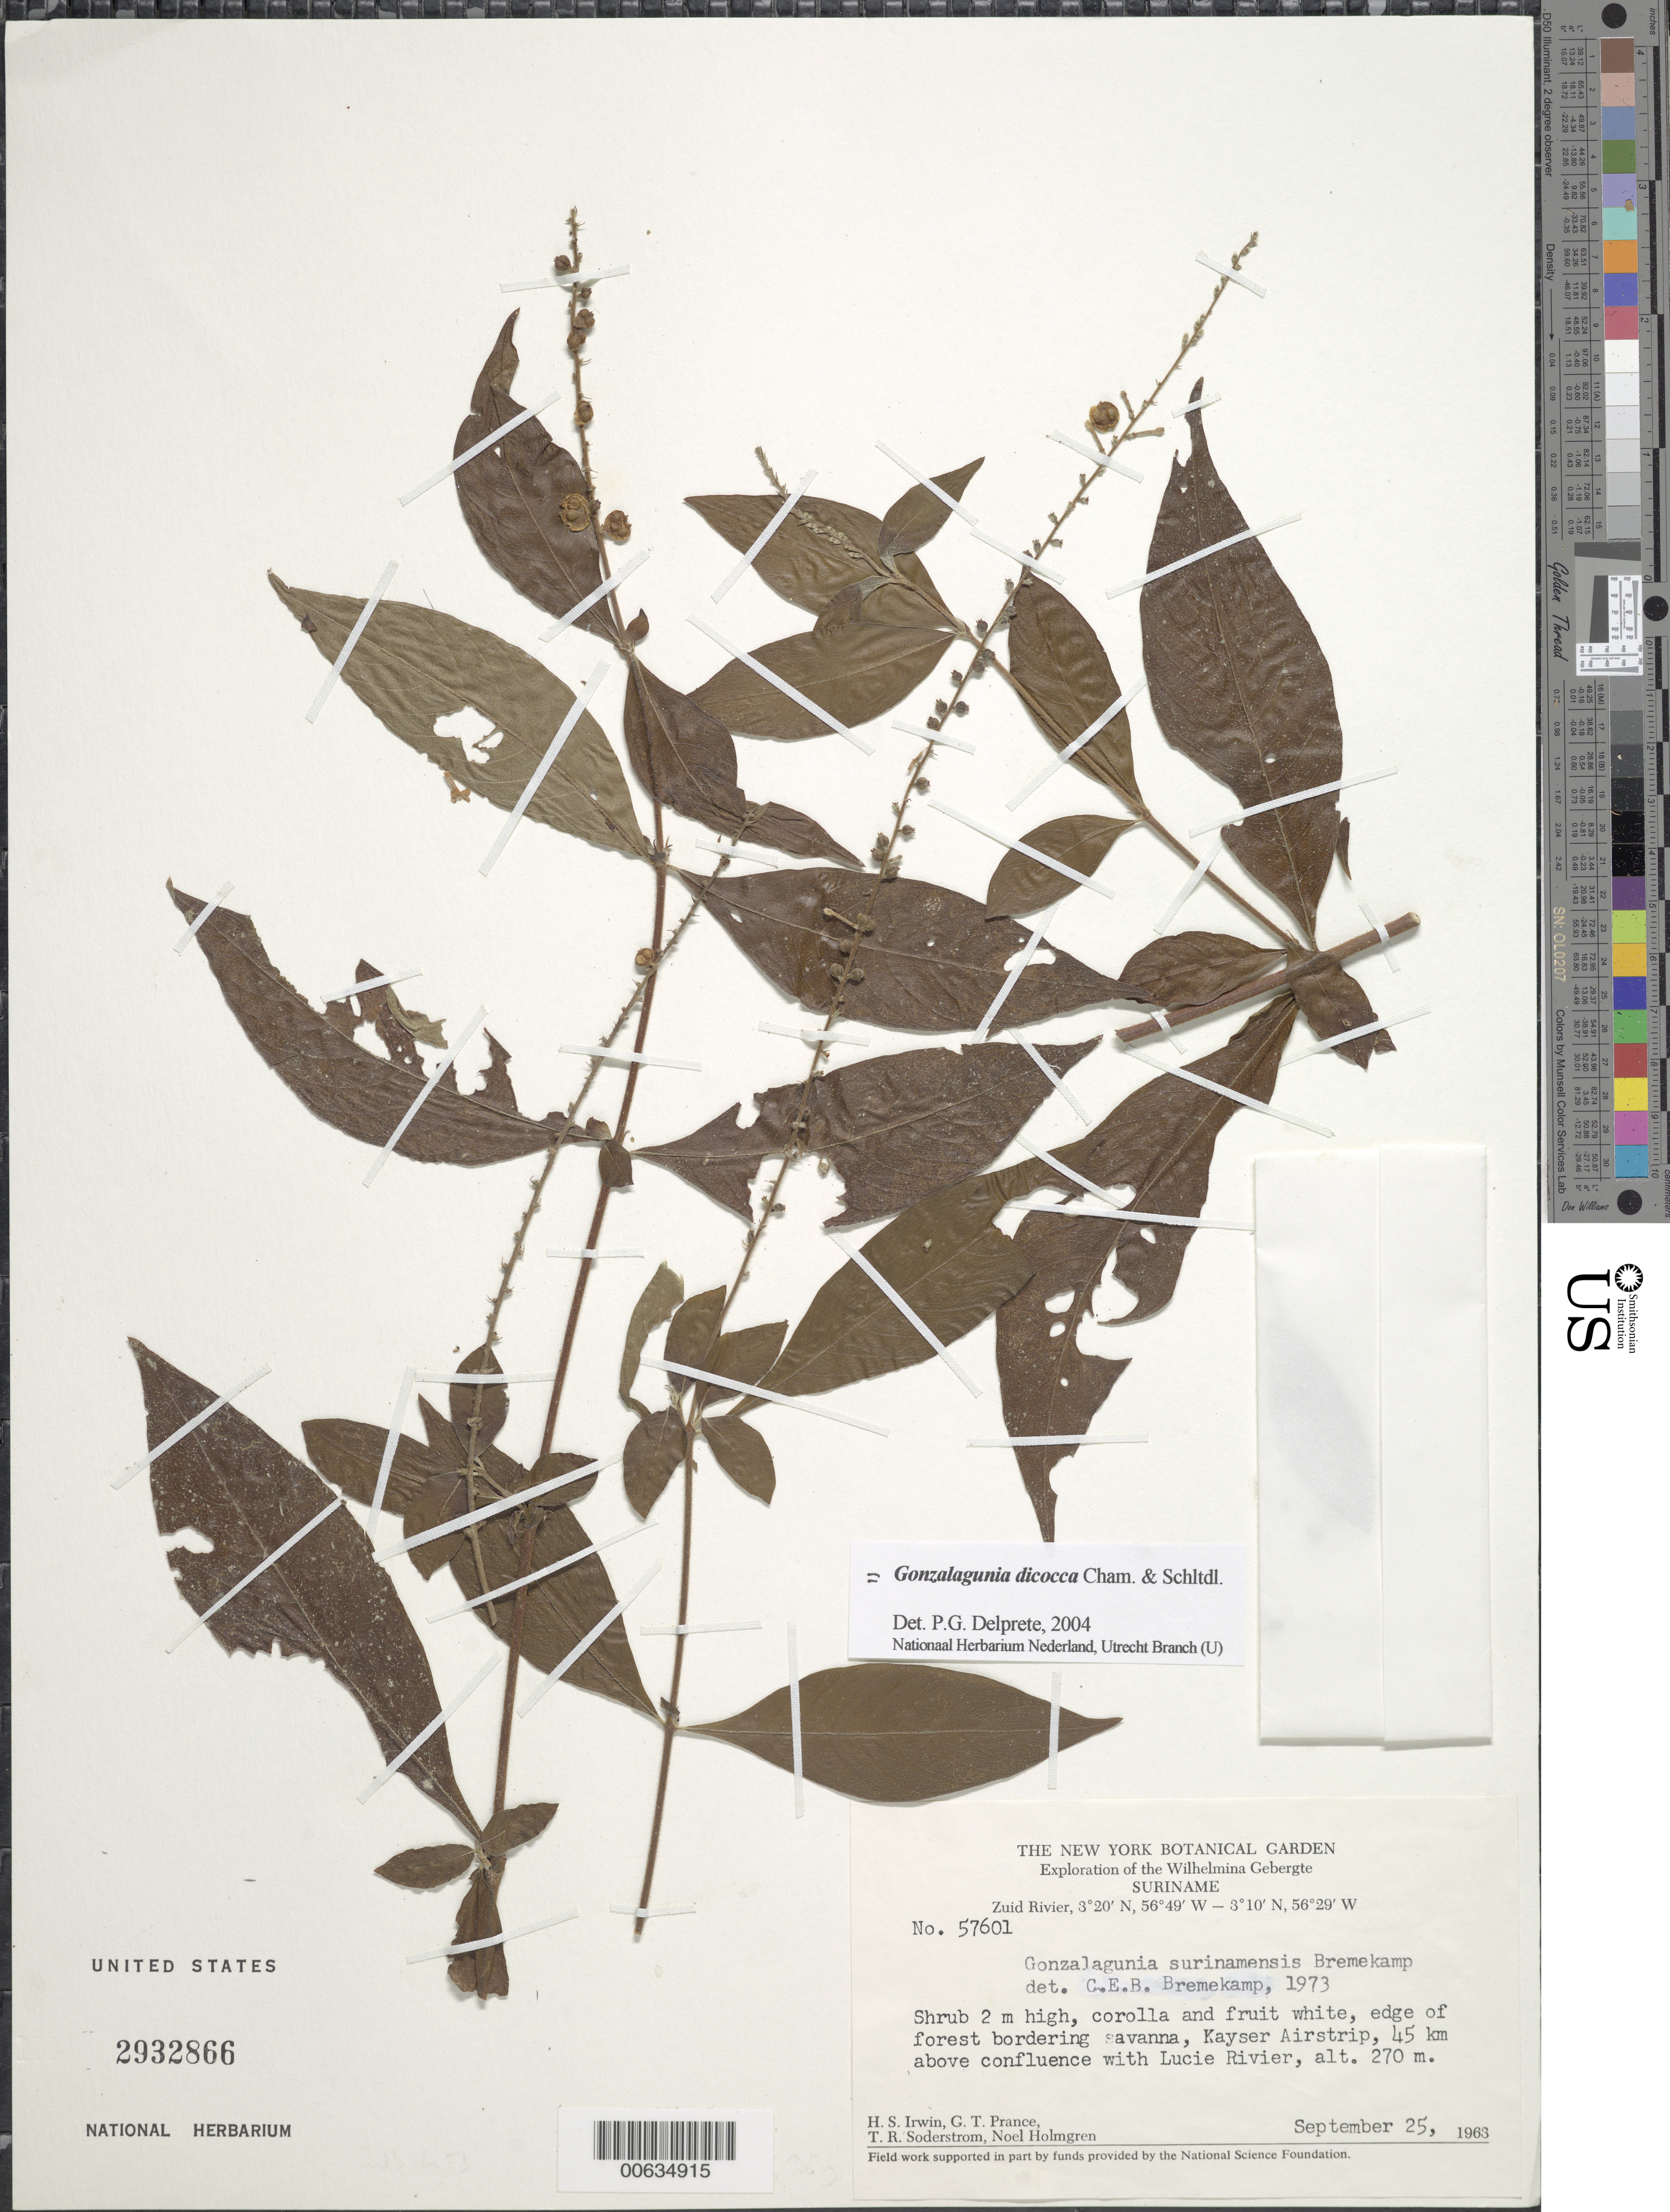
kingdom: Plantae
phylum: Tracheophyta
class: Magnoliopsida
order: Gentianales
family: Rubiaceae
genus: Gonzalagunia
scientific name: Gonzalagunia dicocca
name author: Cham. & Schltdl.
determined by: Delprete, P. G., Herb. de Guyane Cay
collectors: H. Irwin, G. T. Prance, T. R. Soderstrom & N. H. Holmgren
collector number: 57601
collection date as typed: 25-Sep-63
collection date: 1963-09-25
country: Suriname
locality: Kayser Airstrip, Zuid R., 45 km above confl. with Lucie R., Wilhelmina Gebergte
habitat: Edge of forest bordering savanna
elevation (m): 270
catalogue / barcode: US 2932866